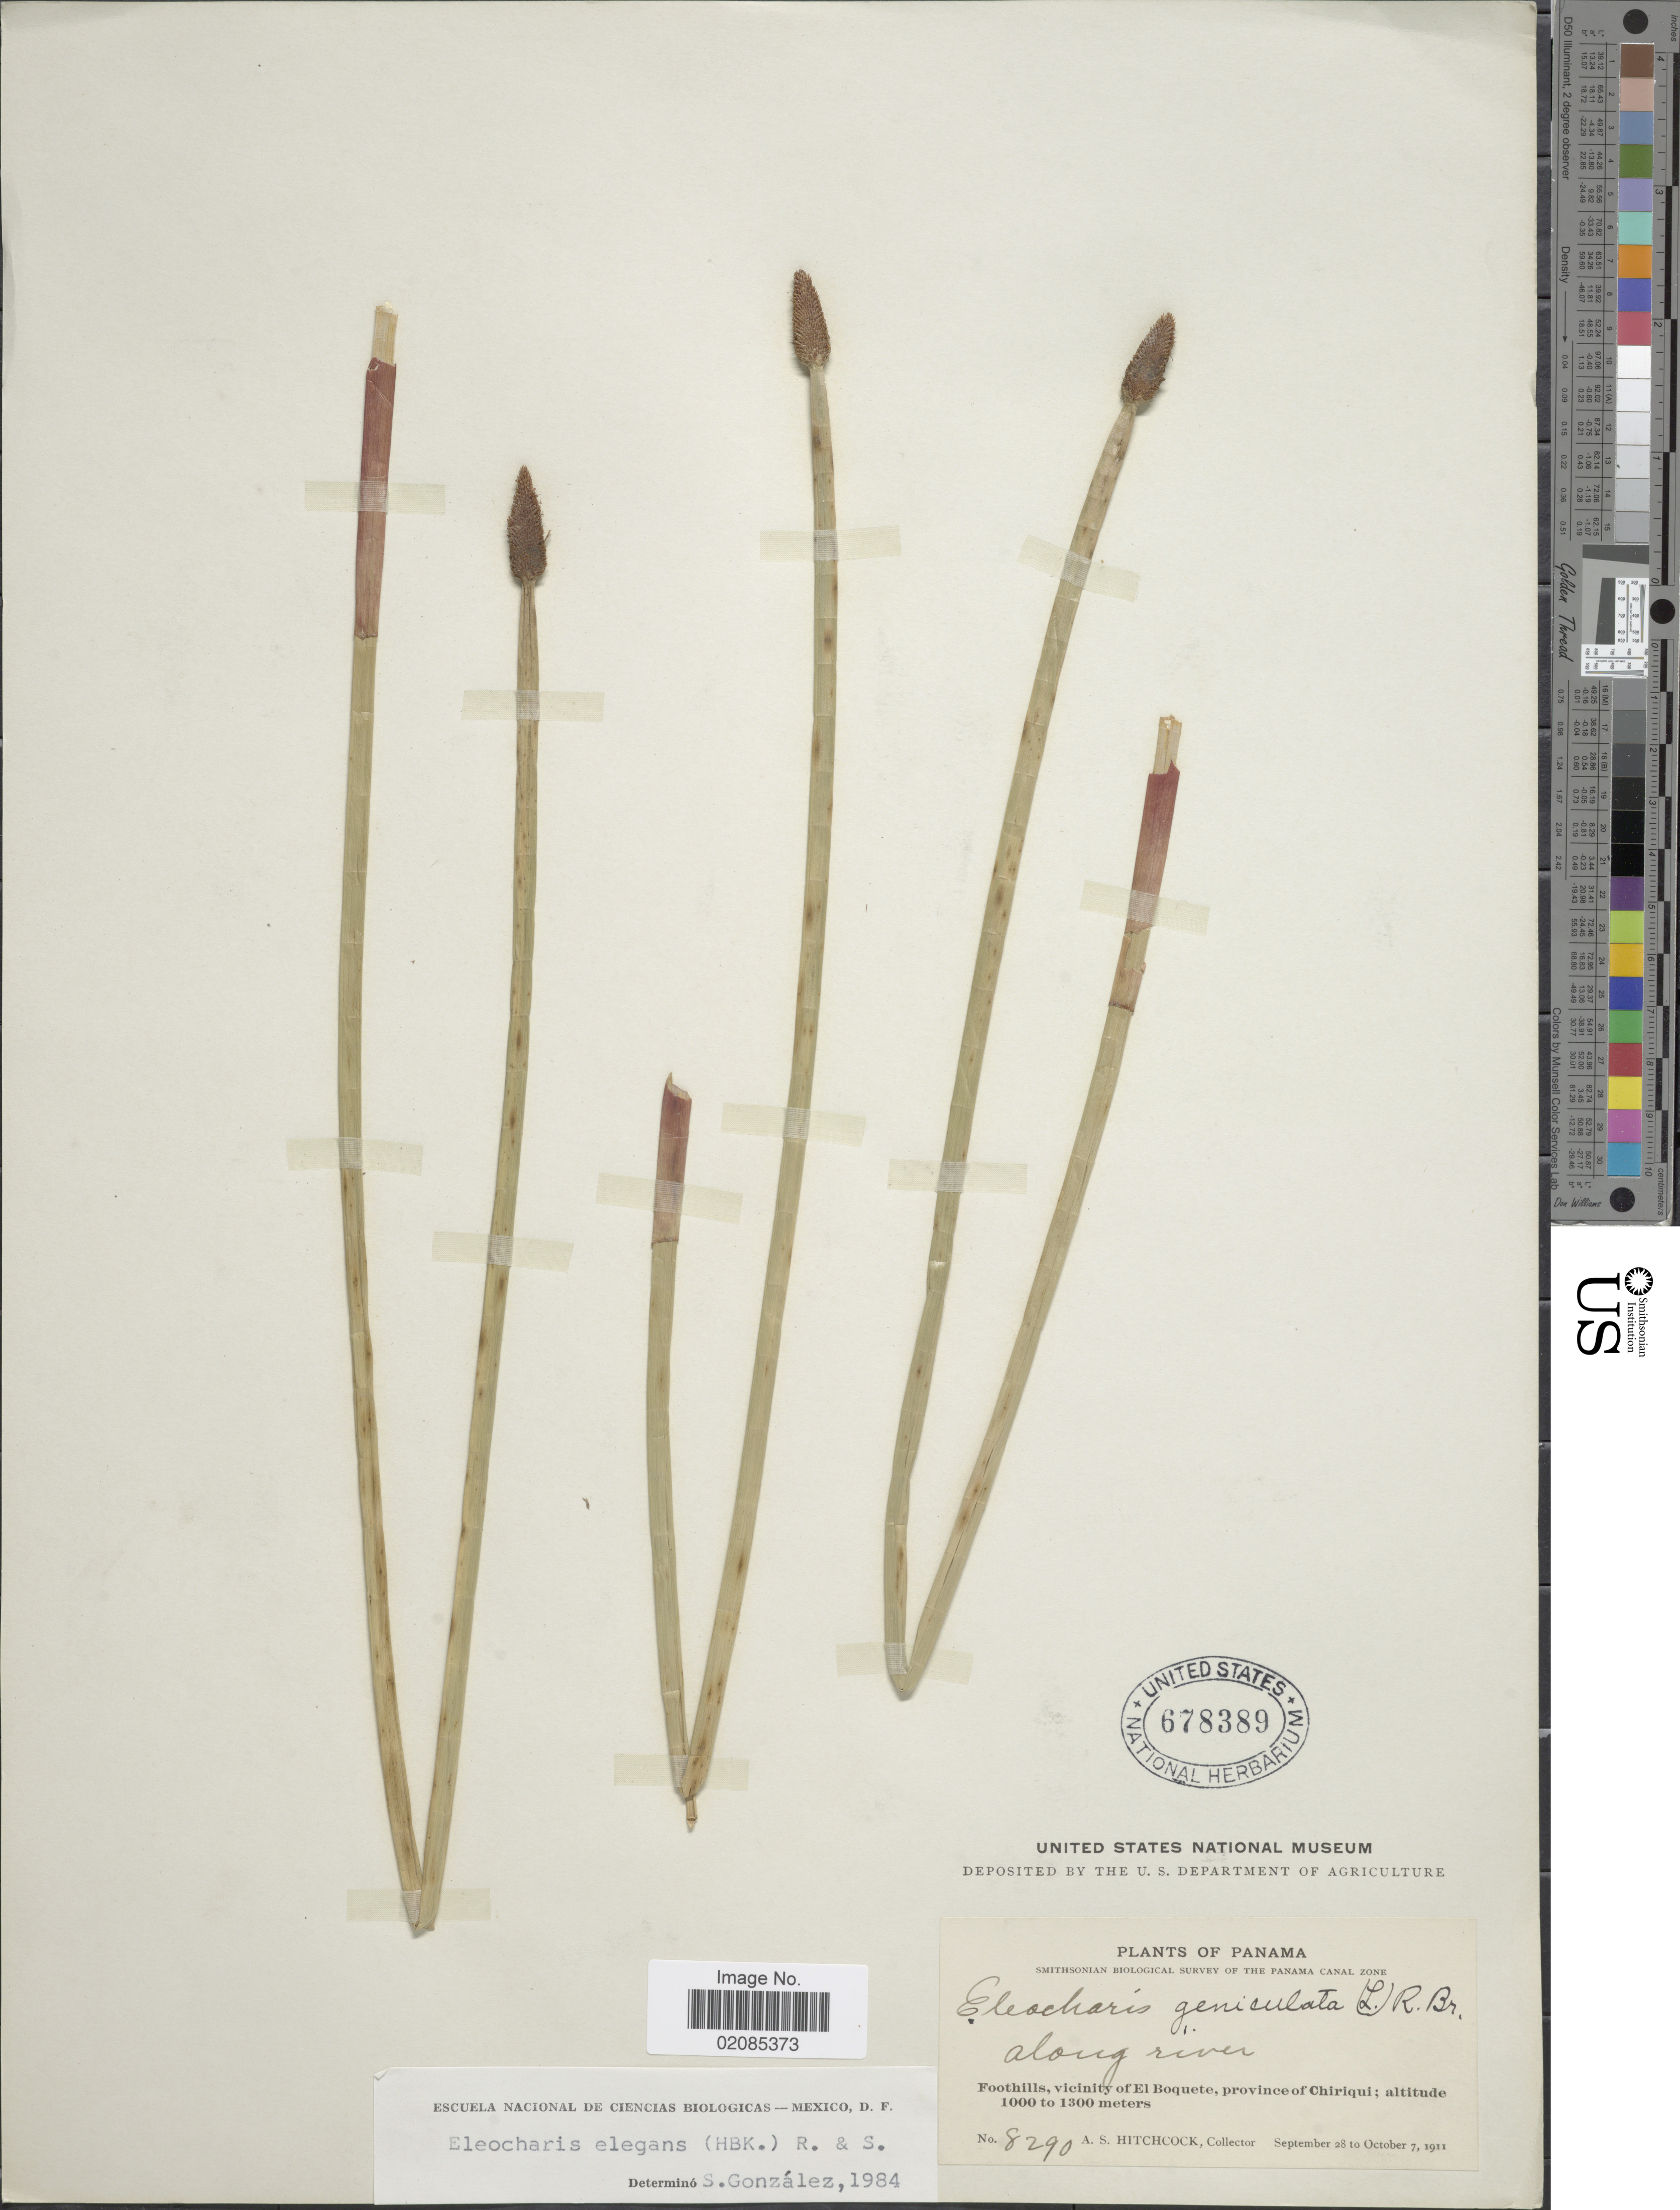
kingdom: Plantae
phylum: Tracheophyta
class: Liliopsida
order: Poales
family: Cyperaceae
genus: Eleocharis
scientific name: Eleocharis elegans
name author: (Kunth) Roem. & Schult.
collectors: A. S. Hitchcock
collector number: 8290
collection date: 1911-09-28/1911-10-07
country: Panama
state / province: Chiriqui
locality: Along river, Foothills, vicinity of El Boquete, province of Chiriqui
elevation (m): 1000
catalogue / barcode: US 678389